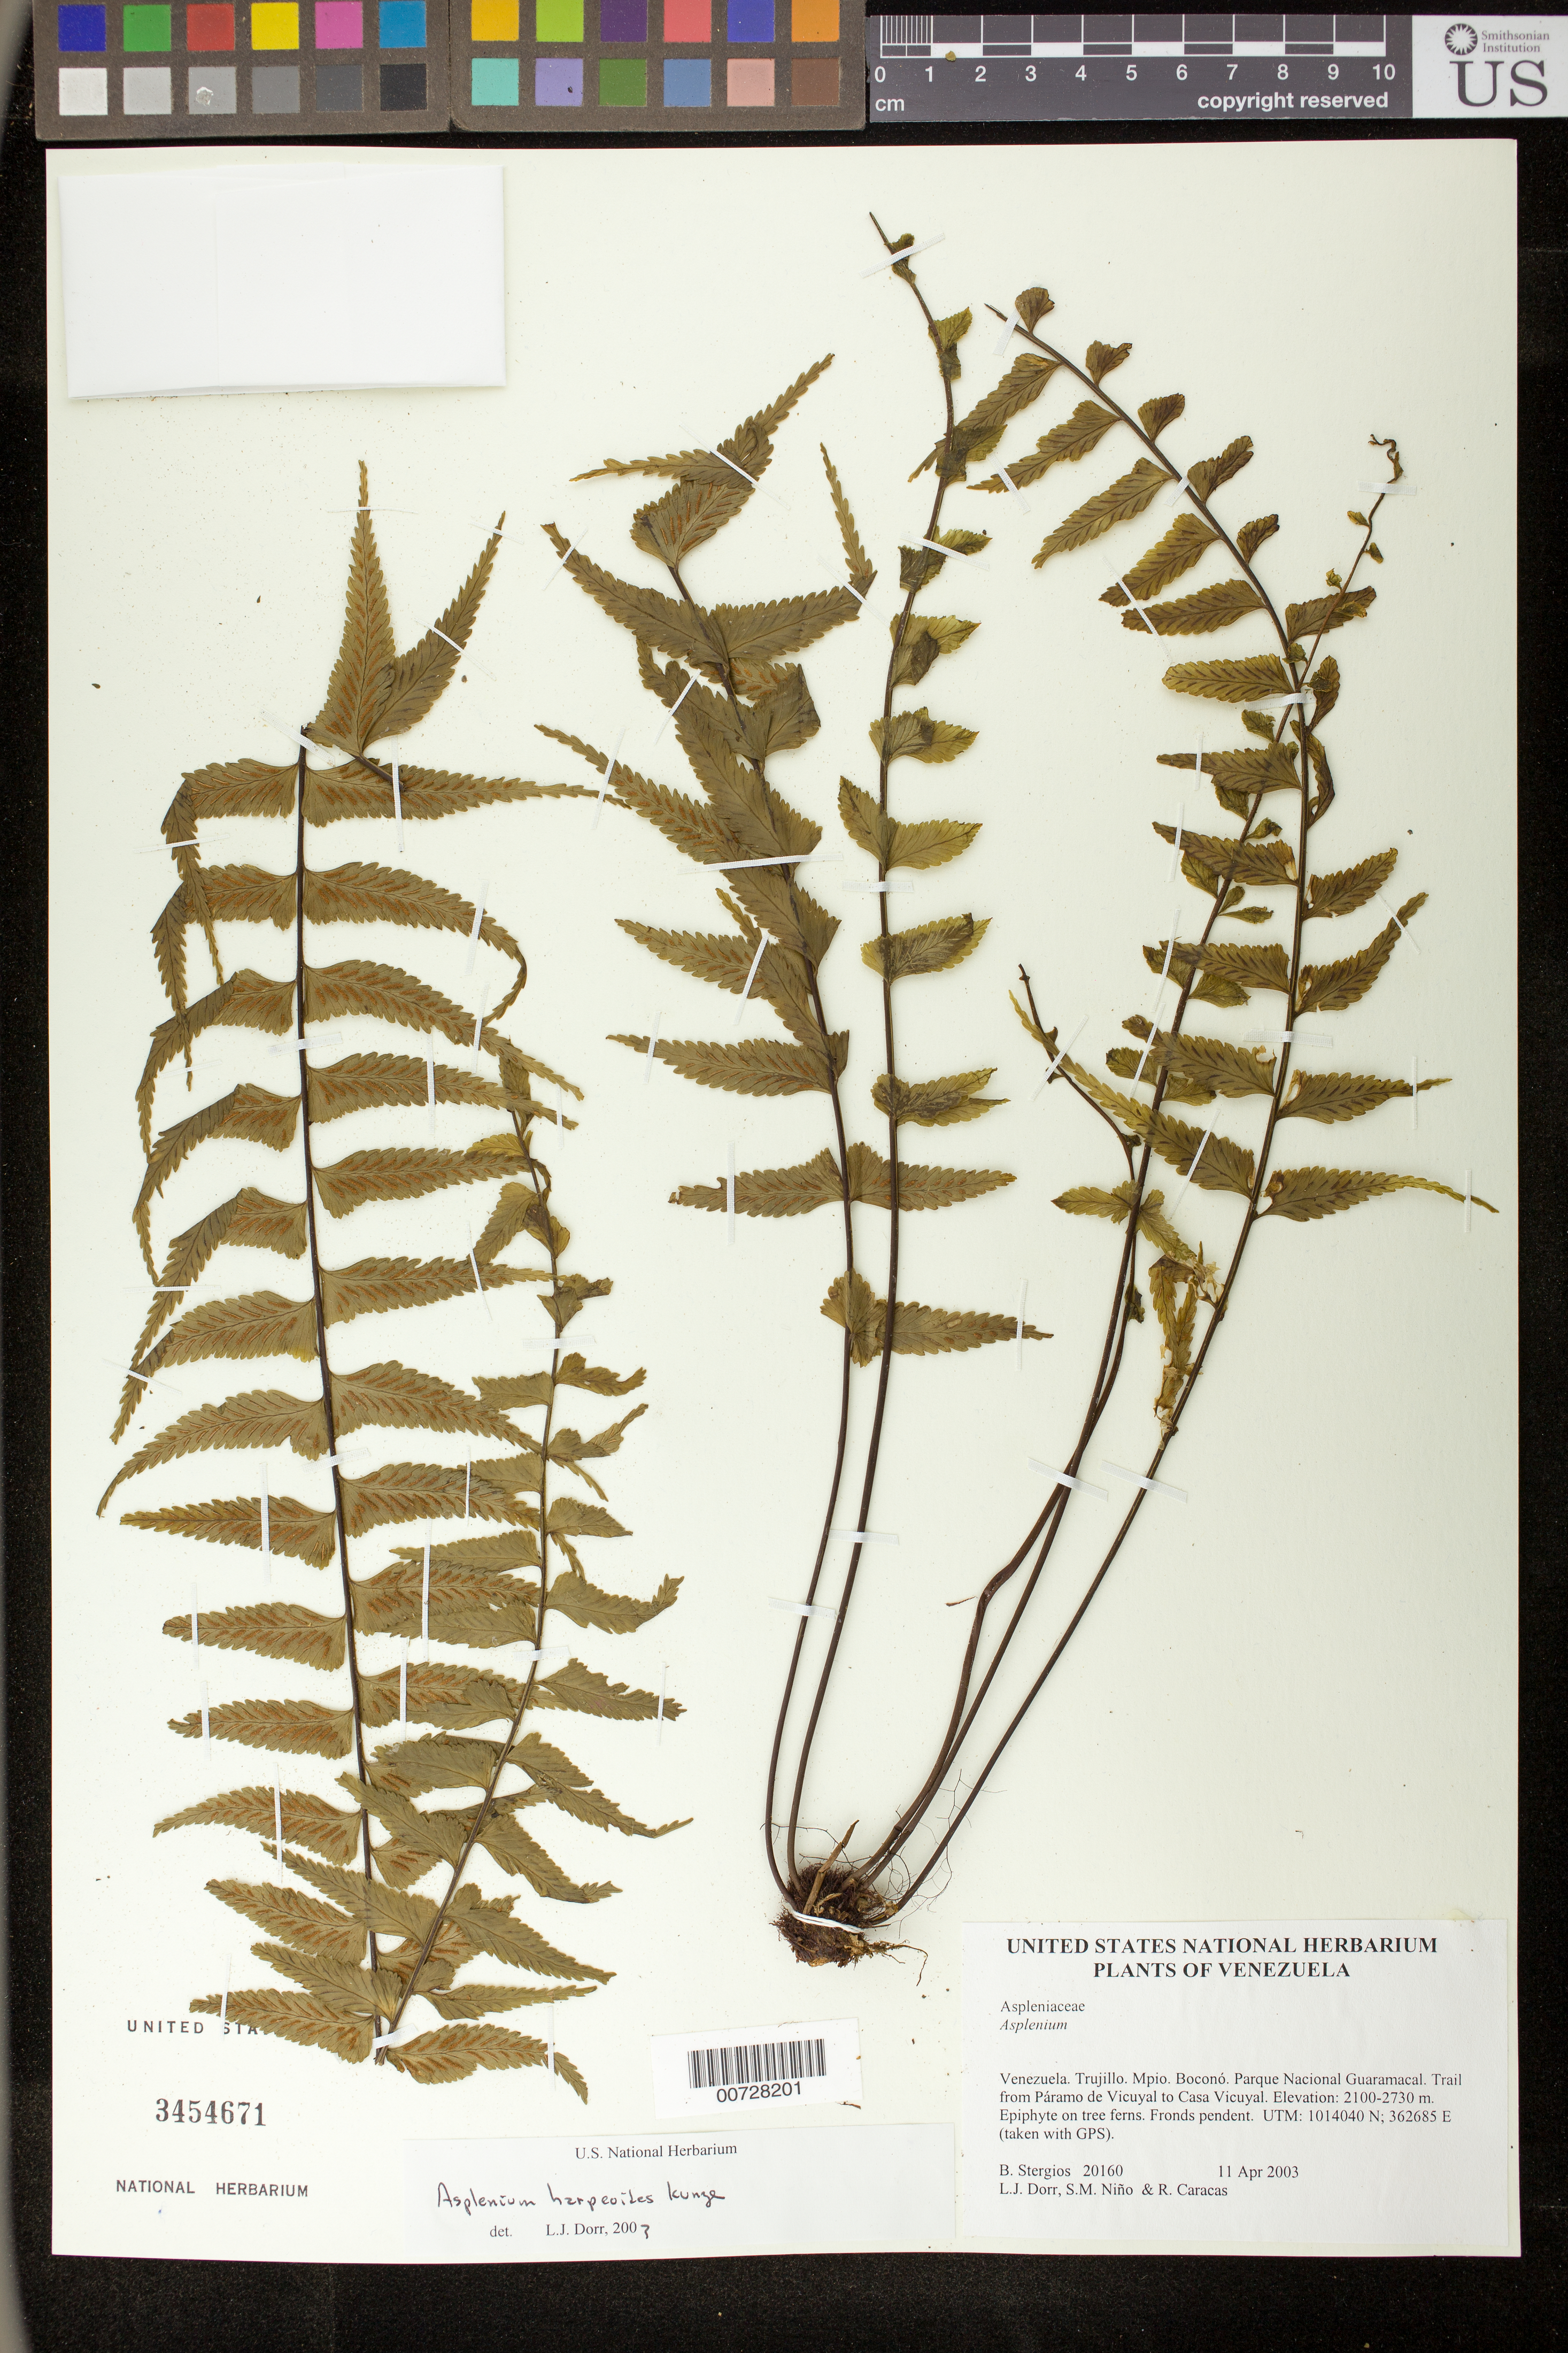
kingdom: Plantae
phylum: Tracheophyta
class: Polypodiopsida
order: Polypodiales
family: Aspleniaceae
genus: Asplenium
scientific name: Asplenium harpeodes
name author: Kunze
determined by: Dorr, L. J., (BOT), Smithsonian Institution - National Museum of Natural History (UNITED STATES)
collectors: B. G. Stergios, L. J. Dorr, S. M. Niño & R. Caracas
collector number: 20160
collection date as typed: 11 Apr 2003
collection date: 2003-04-11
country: Venezuela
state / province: Trujillo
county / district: Boconó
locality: Parque Nacional Guaramacal. Trail from Páramo de Vicuyal to Casa Vicuyal.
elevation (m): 2100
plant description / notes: F, NY, PORT, UC, US, VEN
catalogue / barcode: US 3454671